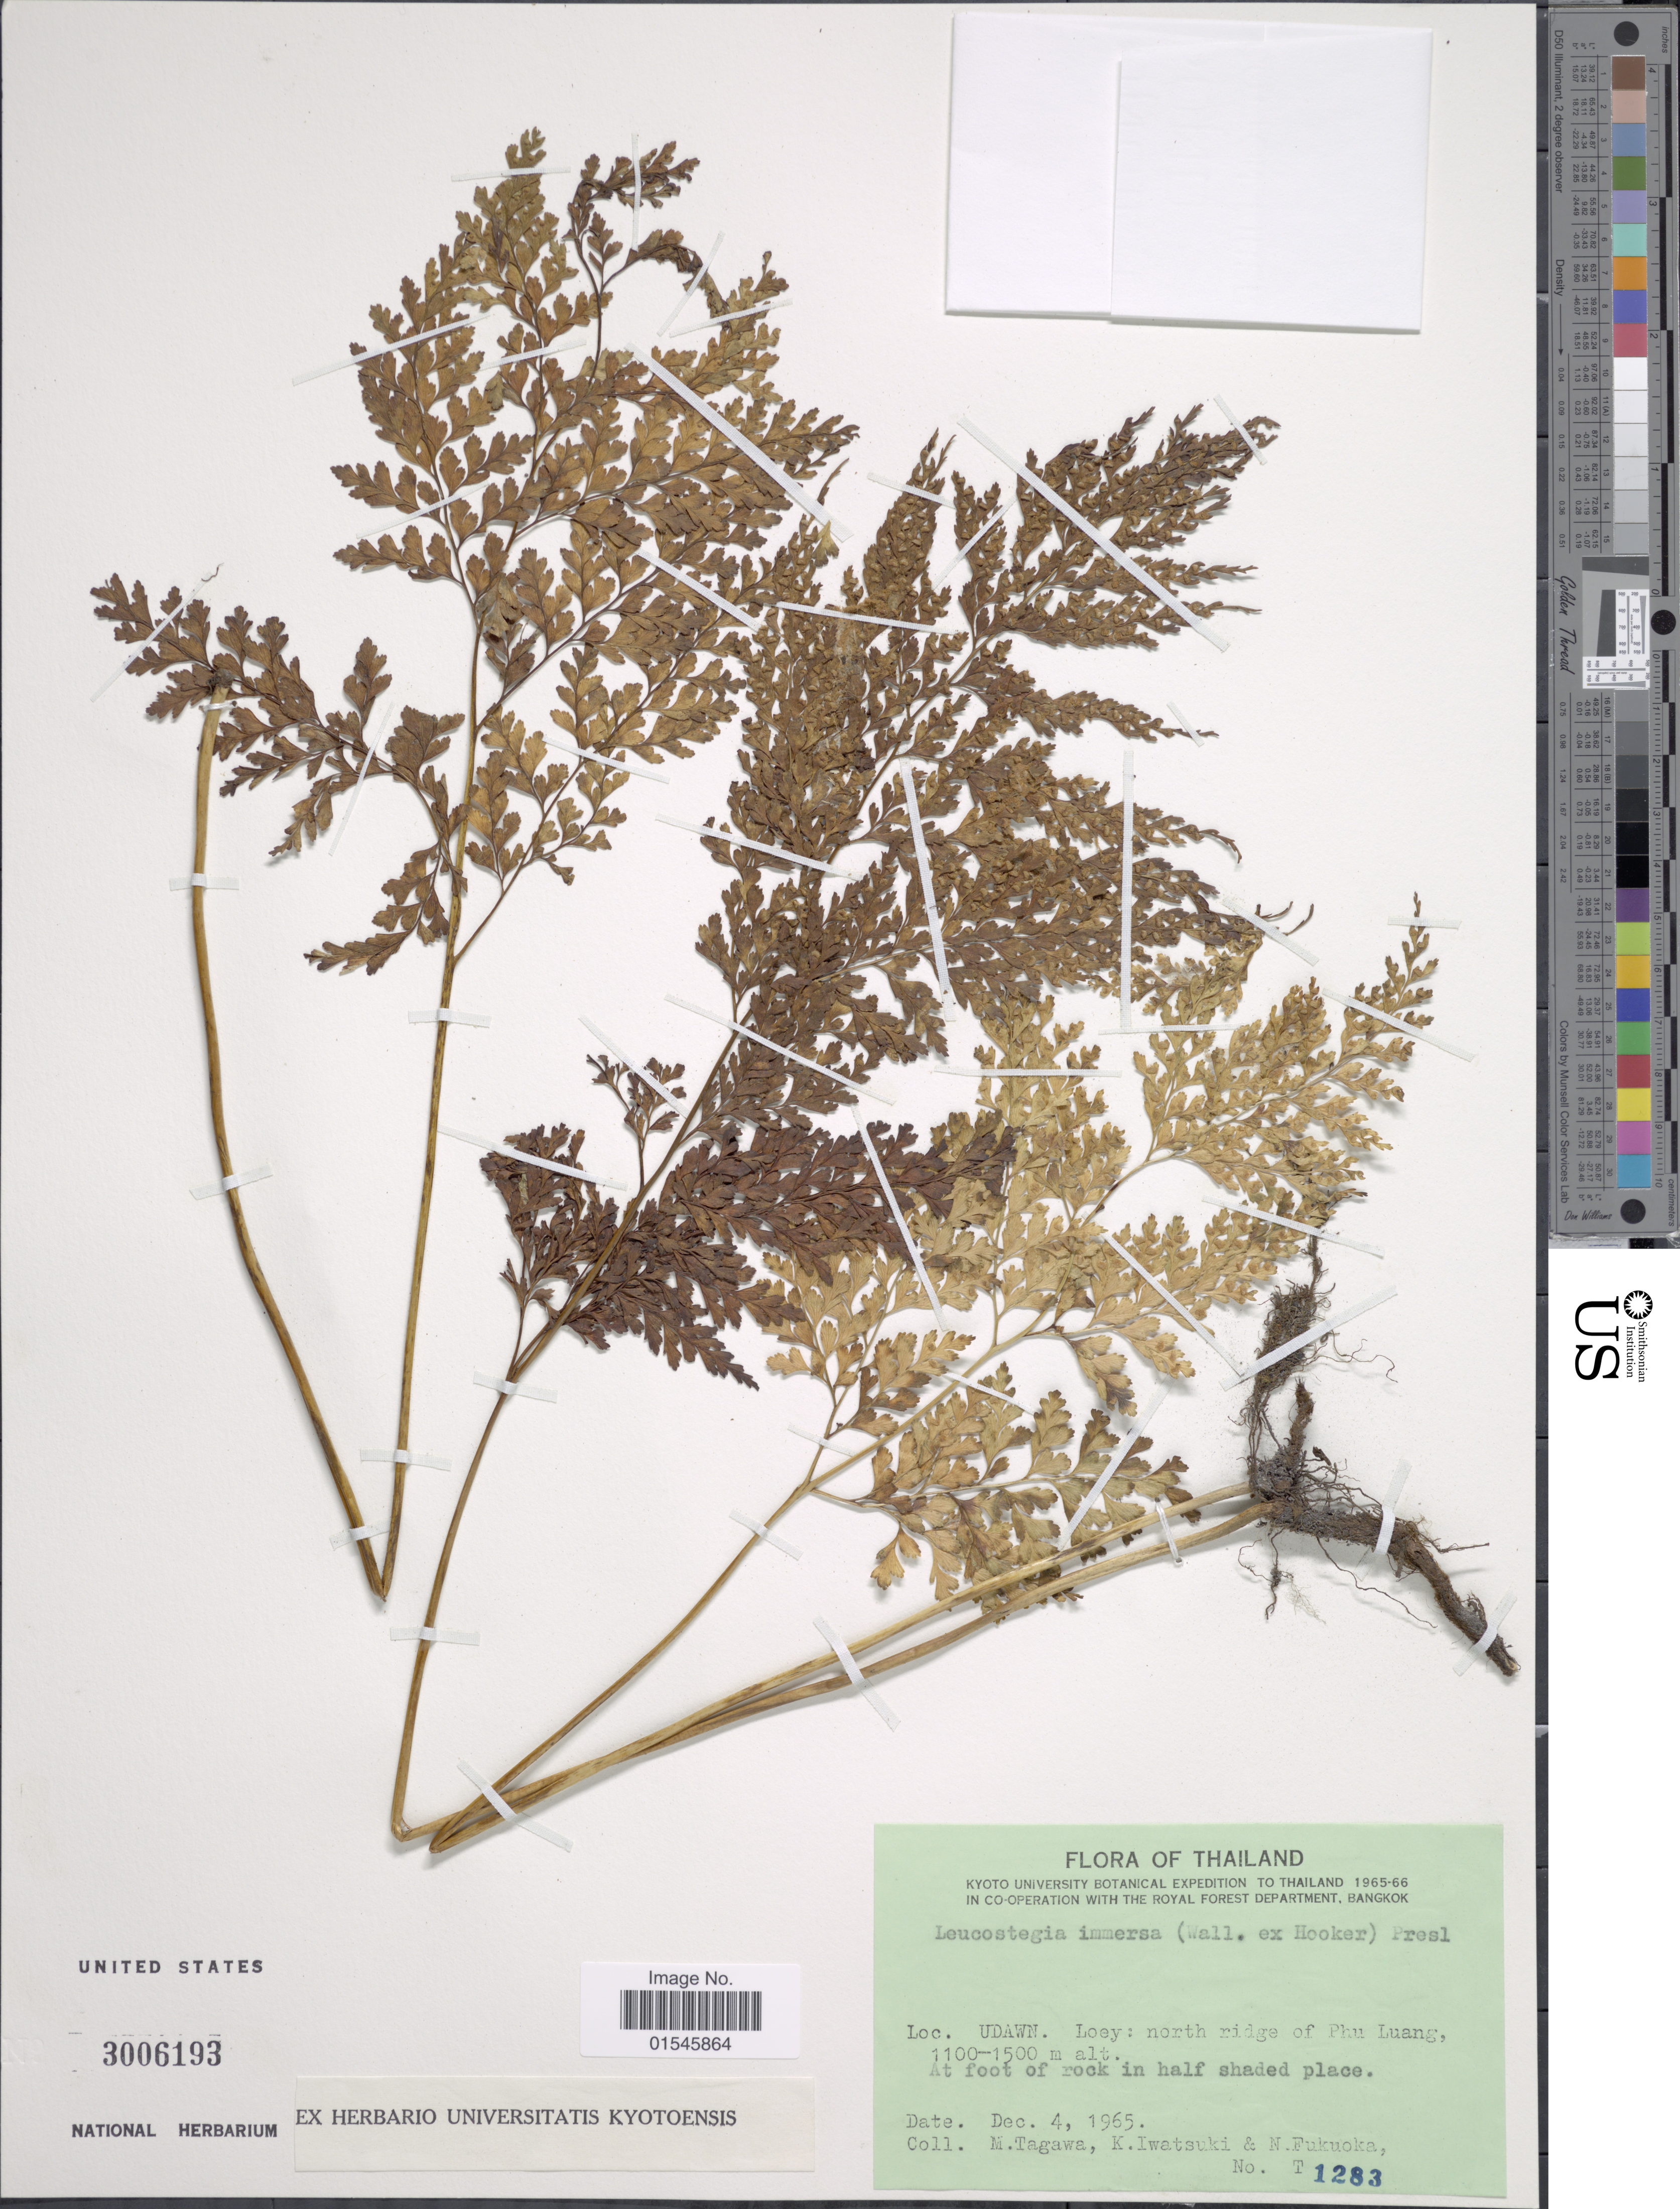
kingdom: Plantae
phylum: Tracheophyta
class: Polypodiopsida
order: Polypodiales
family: Hypodematiaceae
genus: Leucostegia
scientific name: Leucostegia truncata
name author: (D. Don) Fraser-Jenk.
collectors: M. Tagawa, K. Iwatsuki & N. Fukuoka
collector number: T 1283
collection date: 1965-12-04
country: Thailand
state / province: Loei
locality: Udawn. Loey: north ridge of Phu Luang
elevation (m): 1100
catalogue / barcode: US 3006193